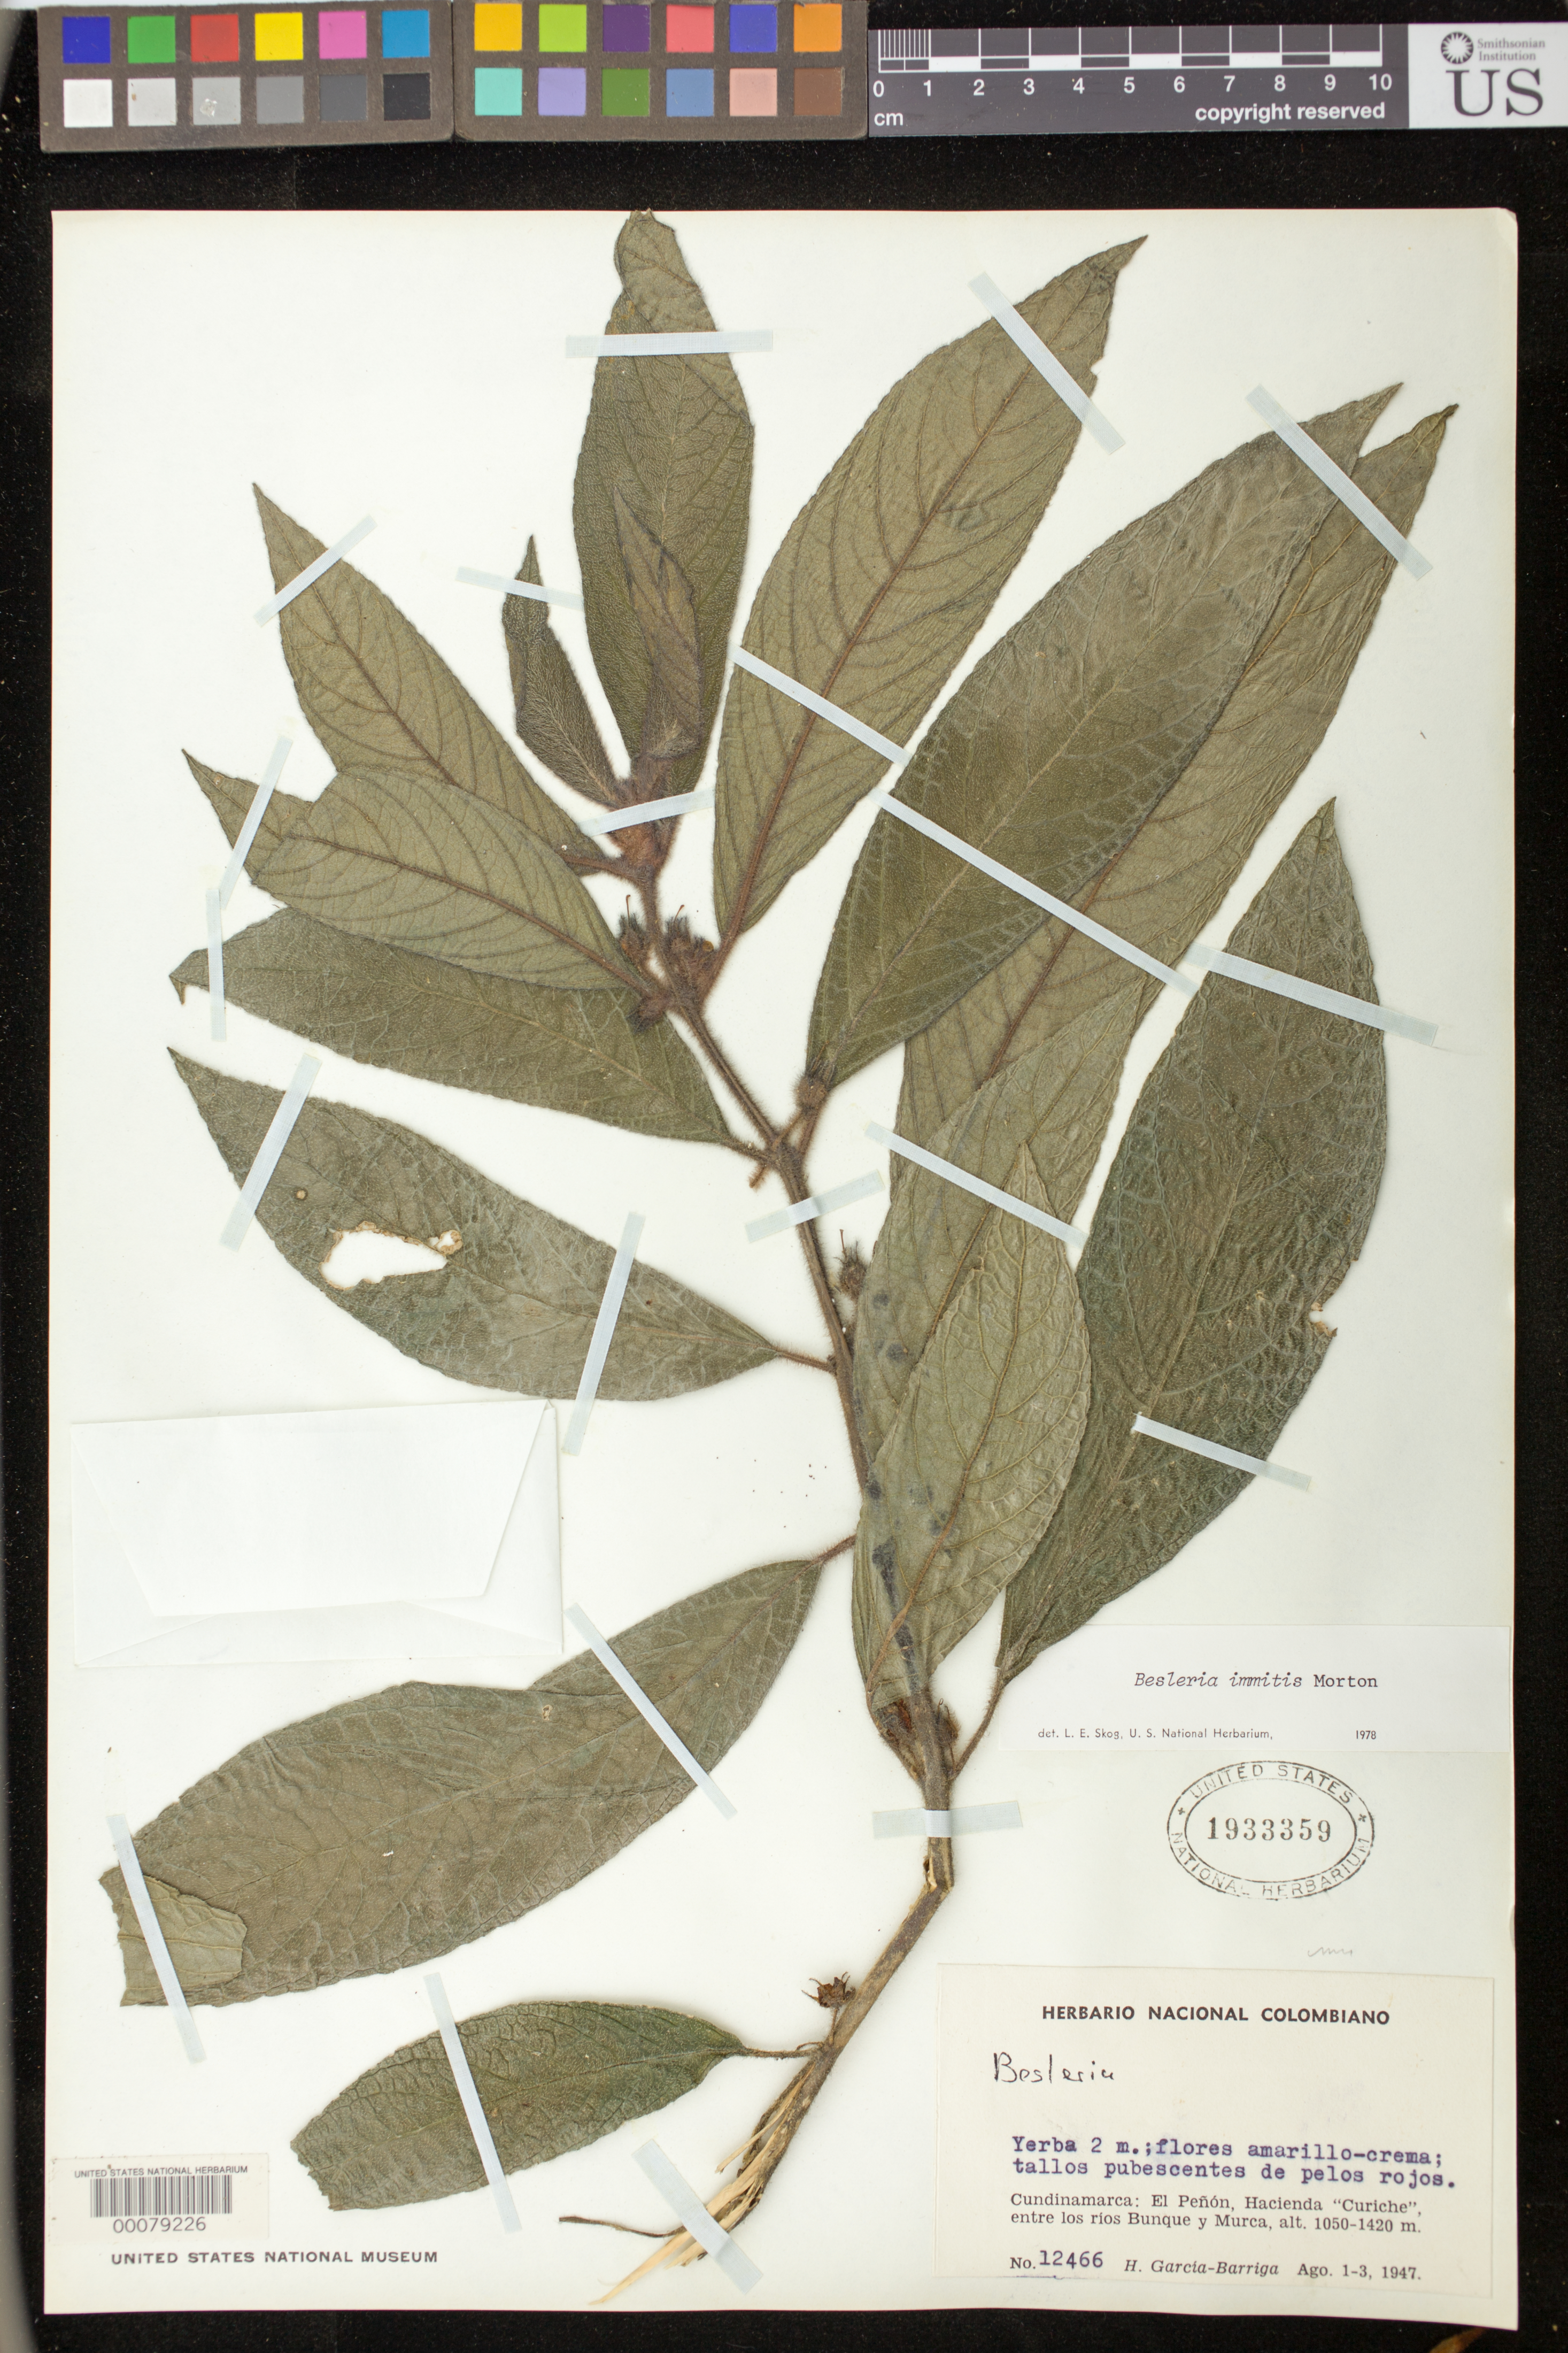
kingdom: Plantae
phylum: Tracheophyta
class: Magnoliopsida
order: Lamiales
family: Gesneriaceae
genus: Besleria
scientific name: Besleria immitis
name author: C.V. Morton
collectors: H. García Barriga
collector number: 12466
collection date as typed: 1-3 Aug 1947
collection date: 1947-08-01/1947-08-03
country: Colombia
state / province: Cundinamarca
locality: El Penon, Hacienda "Curiche", between the rivers Bunque and Murca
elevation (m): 1050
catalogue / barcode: US 1933359